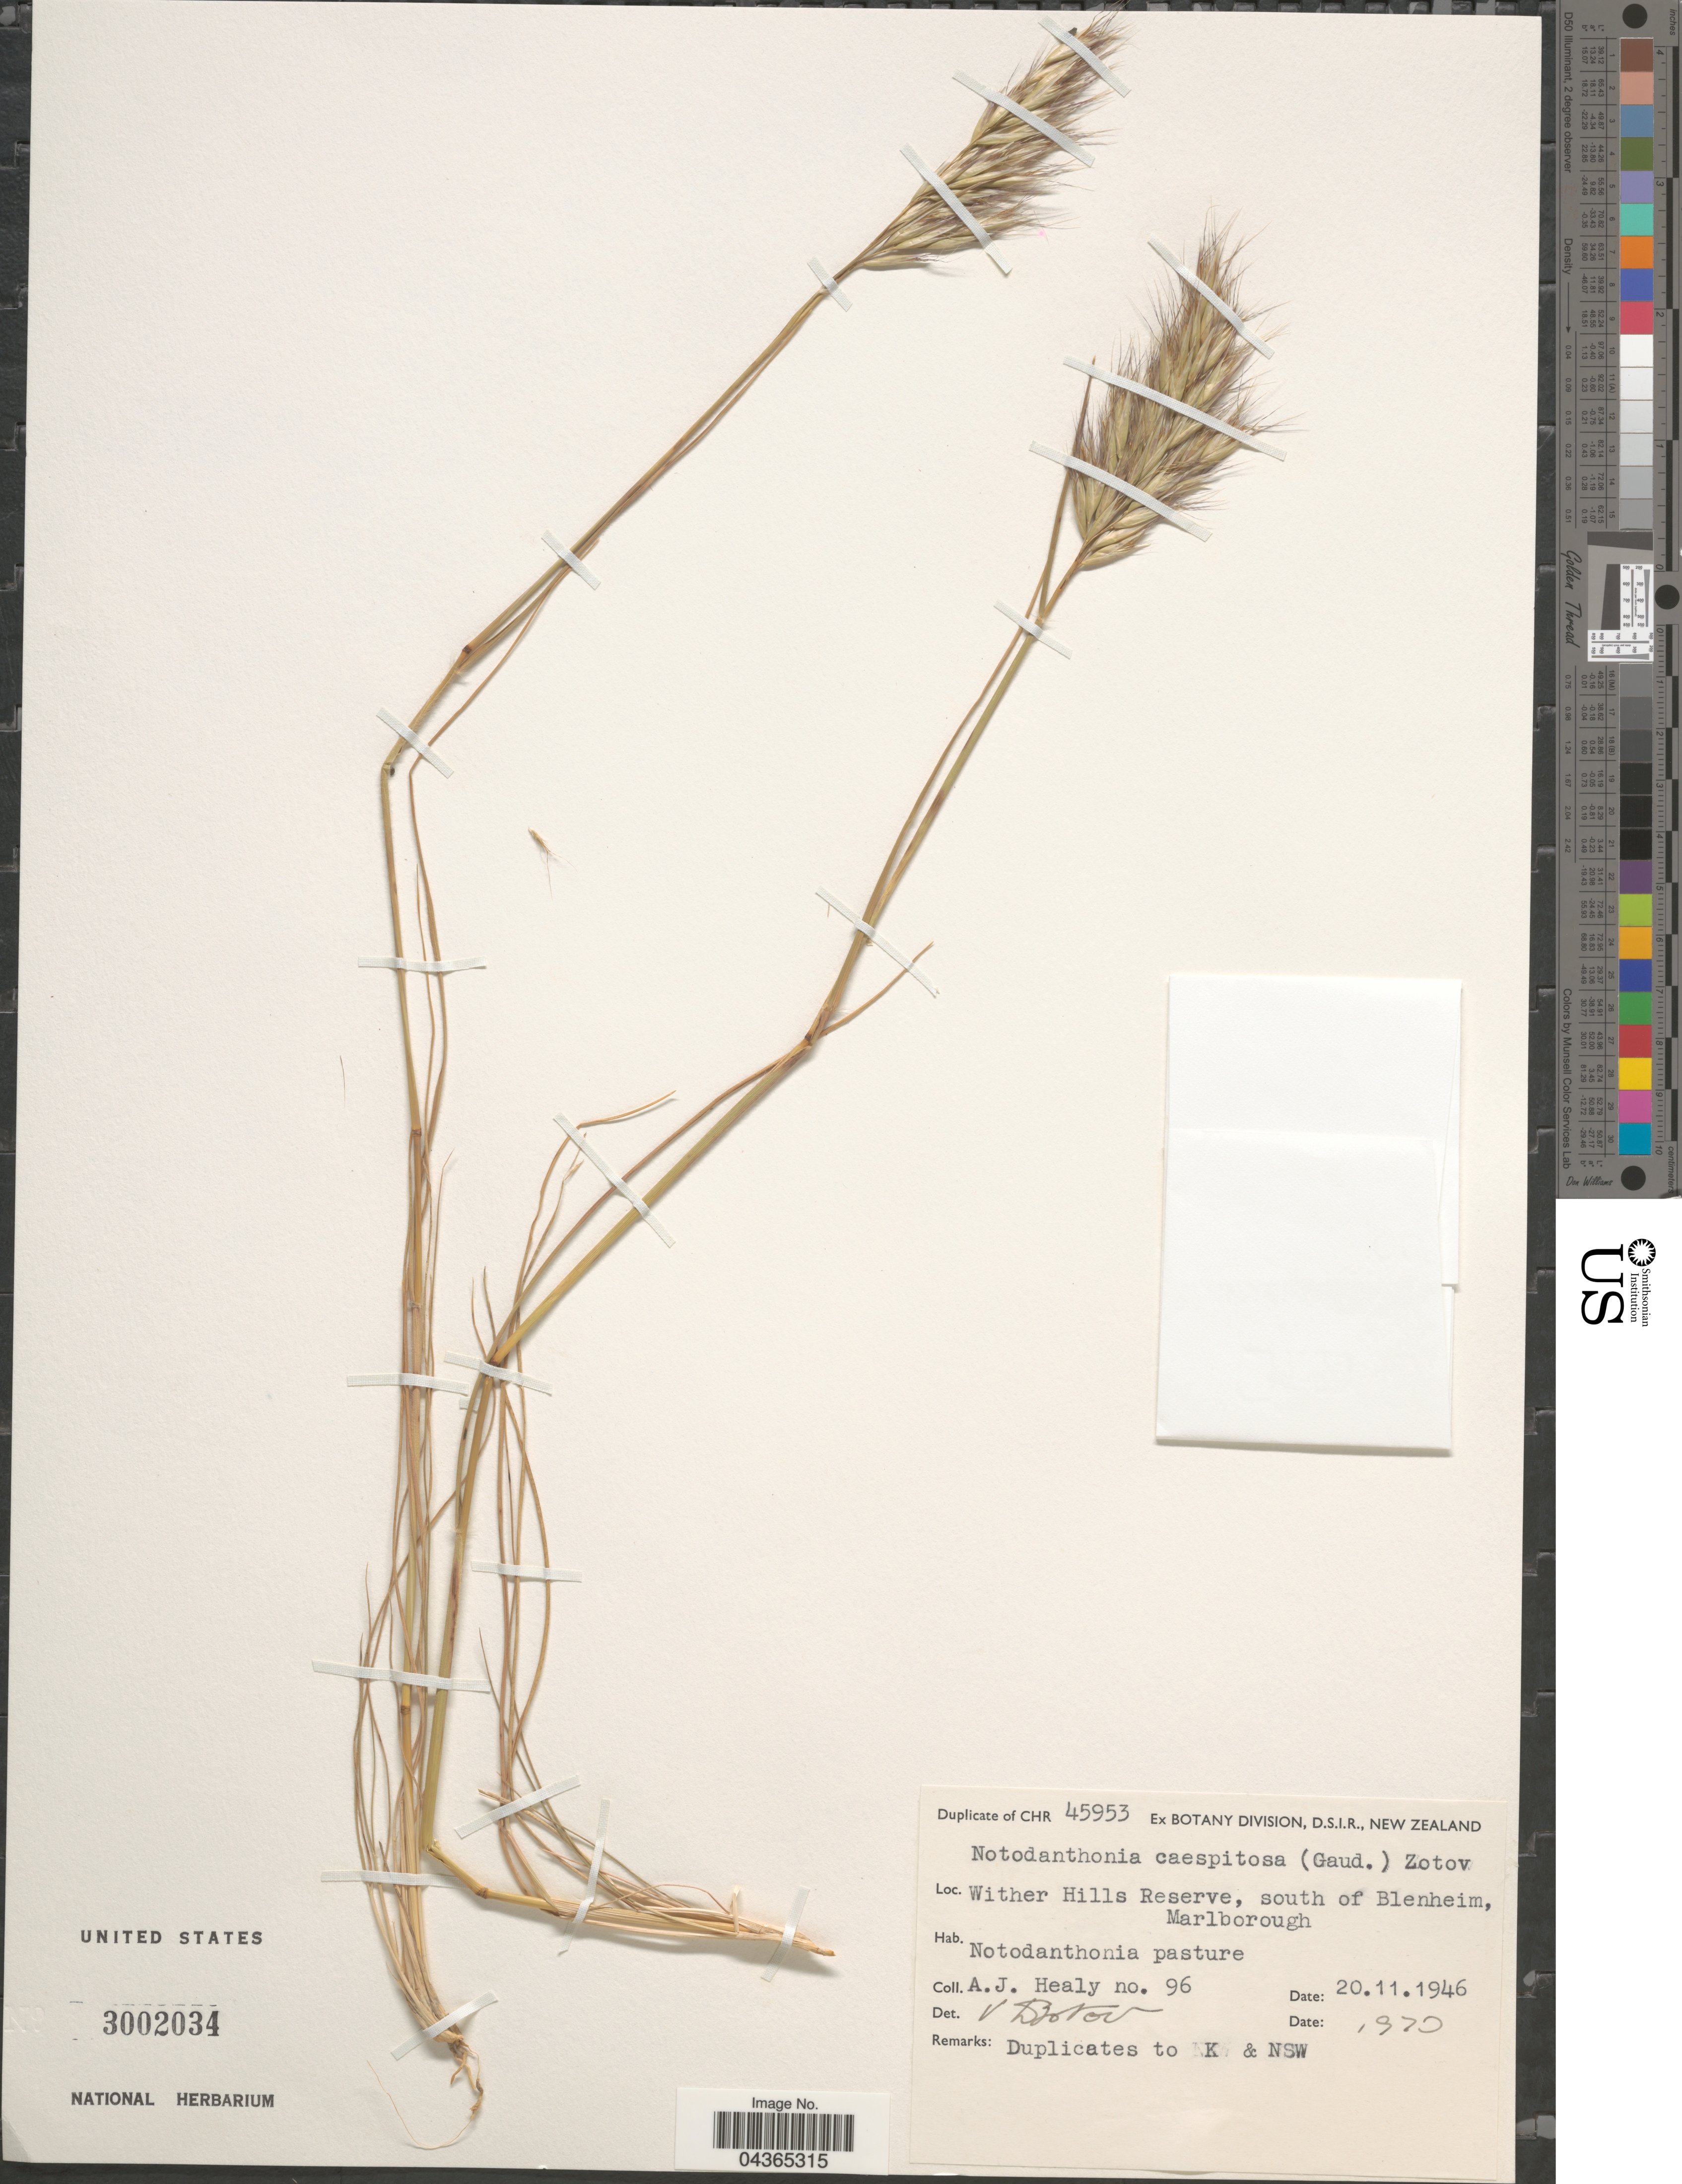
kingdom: Plantae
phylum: Tracheophyta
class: Liliopsida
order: Poales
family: Poaceae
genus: Rytidosperma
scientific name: Rytidosperma caespitosum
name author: (Gaudich.) Connor & Edgar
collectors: A. Healy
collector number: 96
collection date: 1946-11-20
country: New Zealand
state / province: Marlborough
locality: Wither Hills Reserve, south of Blenheim, Marlborough.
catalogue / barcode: US 3002034